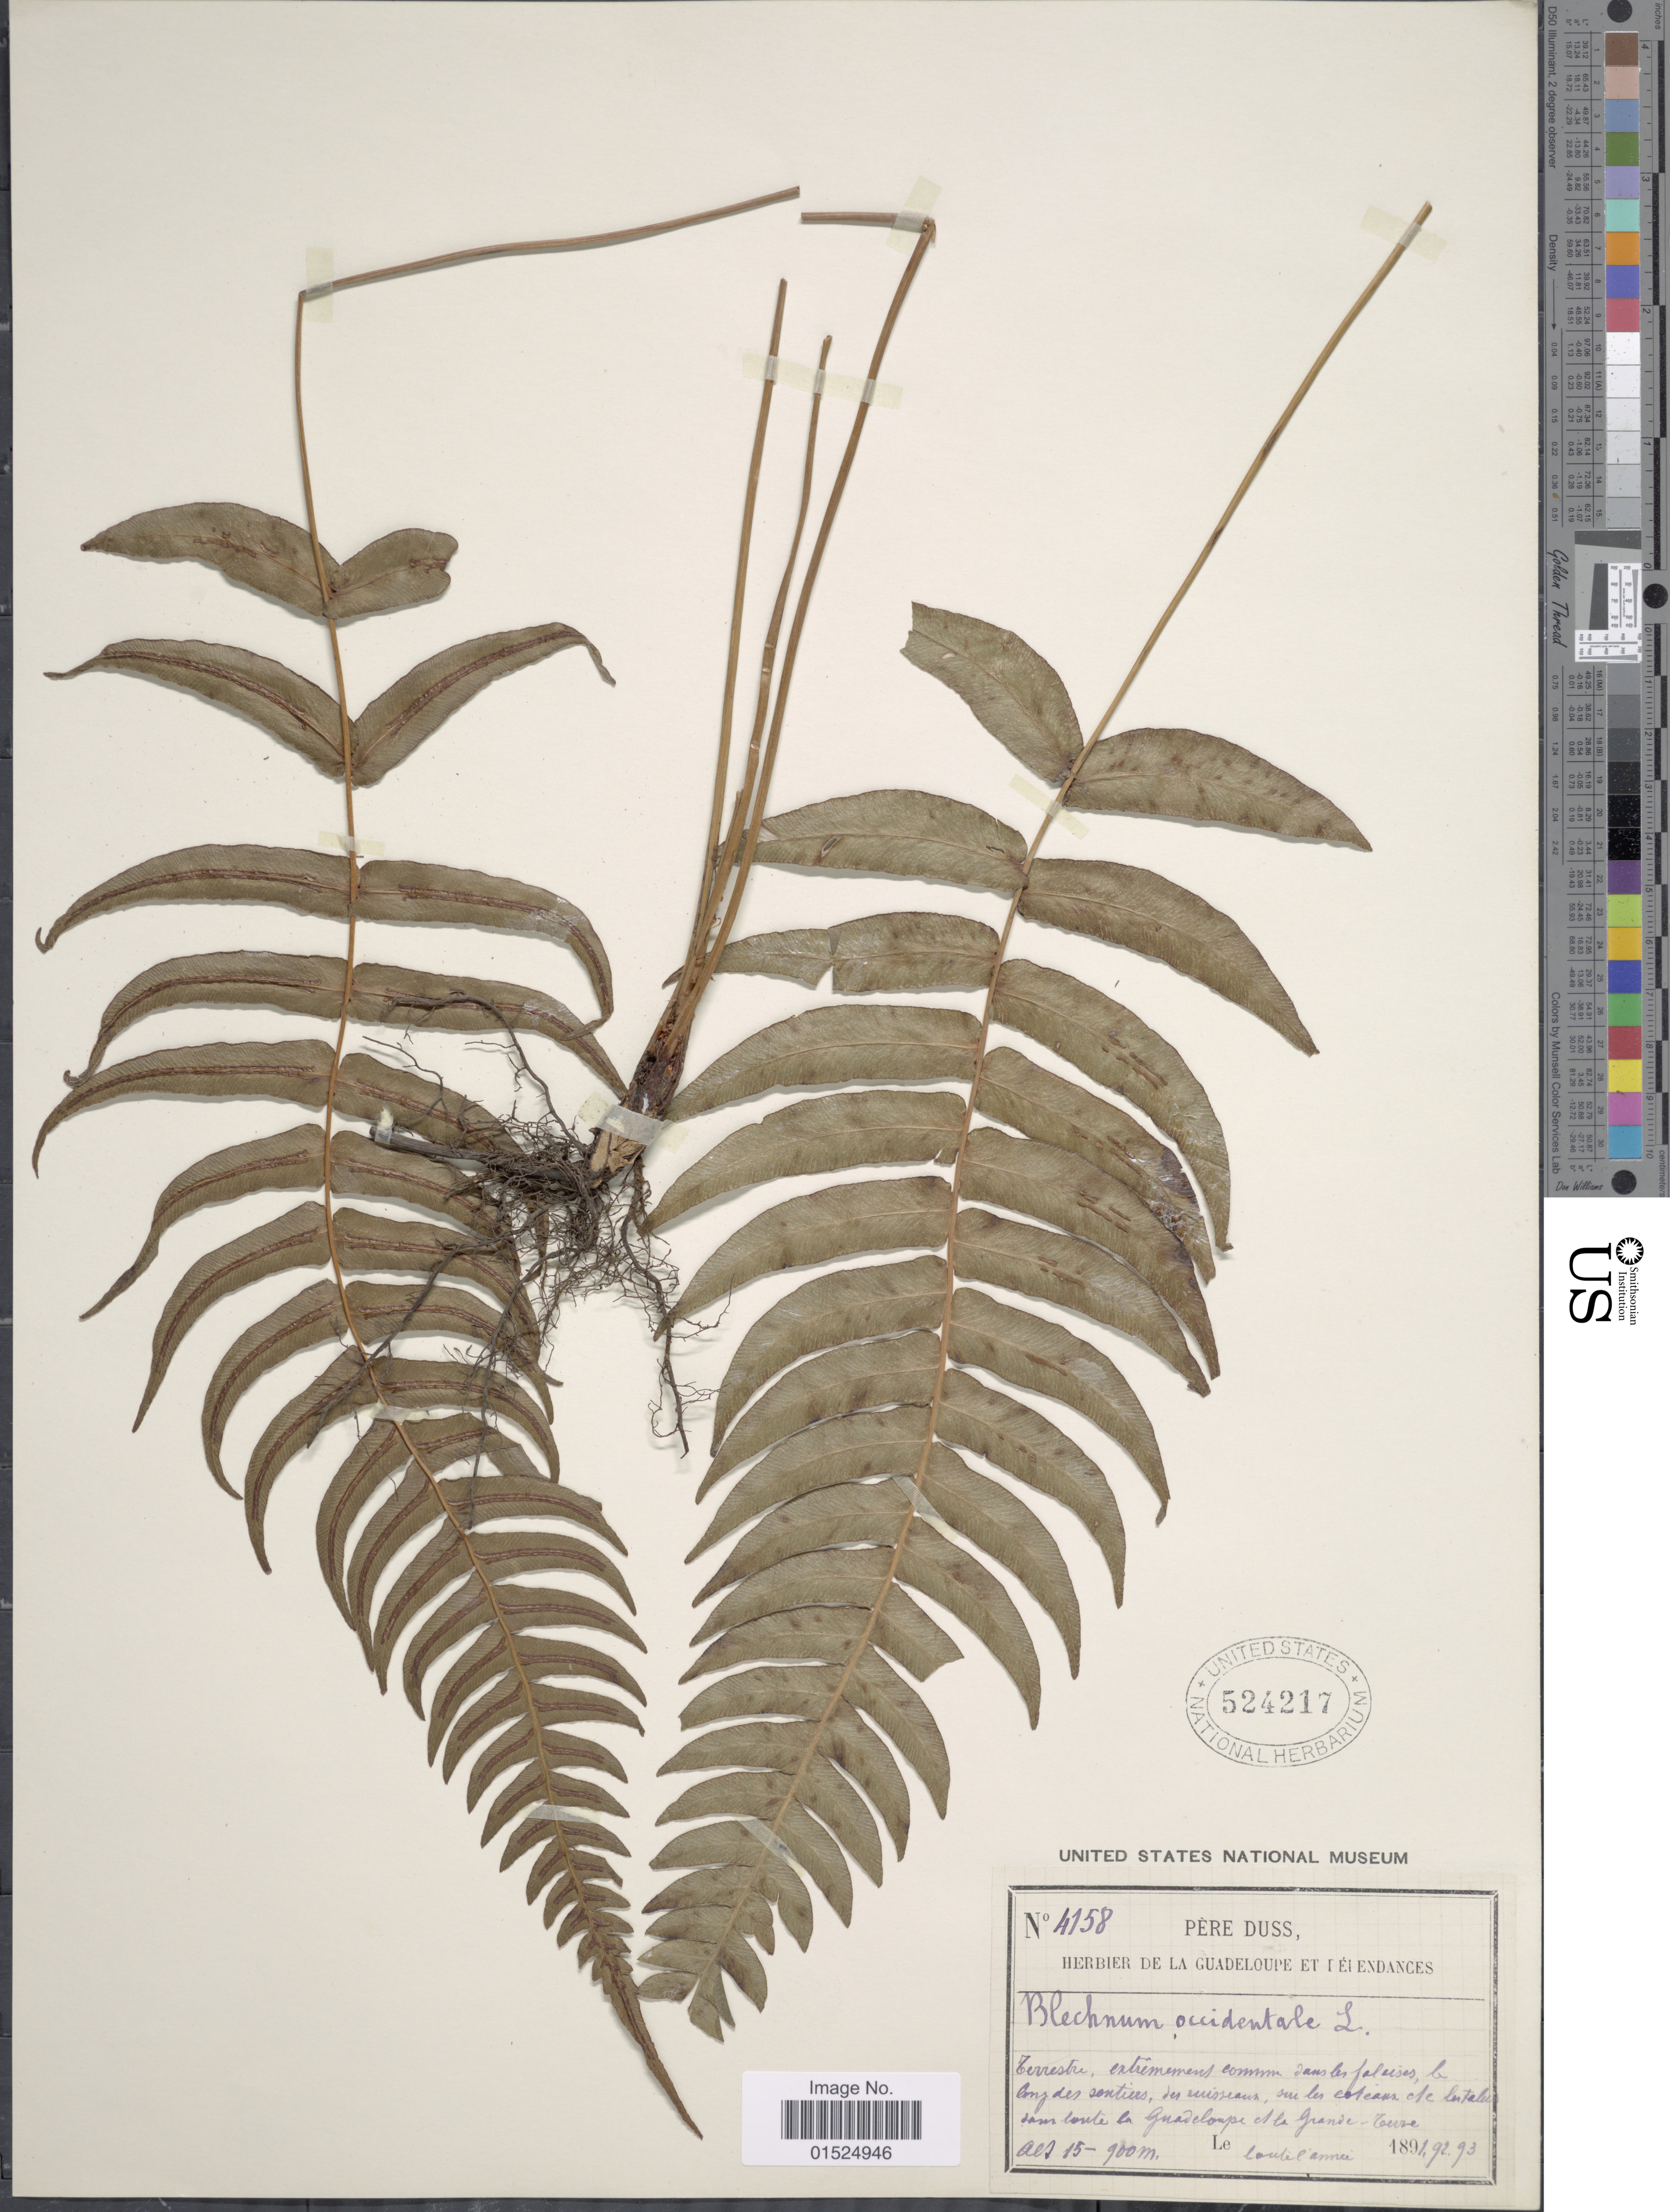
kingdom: Plantae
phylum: Tracheophyta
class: Polypodiopsida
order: Polypodiales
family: Blechnaceae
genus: Blechnum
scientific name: Blechnum occidentale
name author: L.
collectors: Père Duss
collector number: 4158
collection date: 1891/1893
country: Guadeloupe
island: Leeward Is.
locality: Terrestre, extremement comme dans les falaises, le long des sentiers, des ruisseaus, sur les cateaux etc. le talus dans toute la Guadeloupe et la Grande-Terre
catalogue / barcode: US 524217